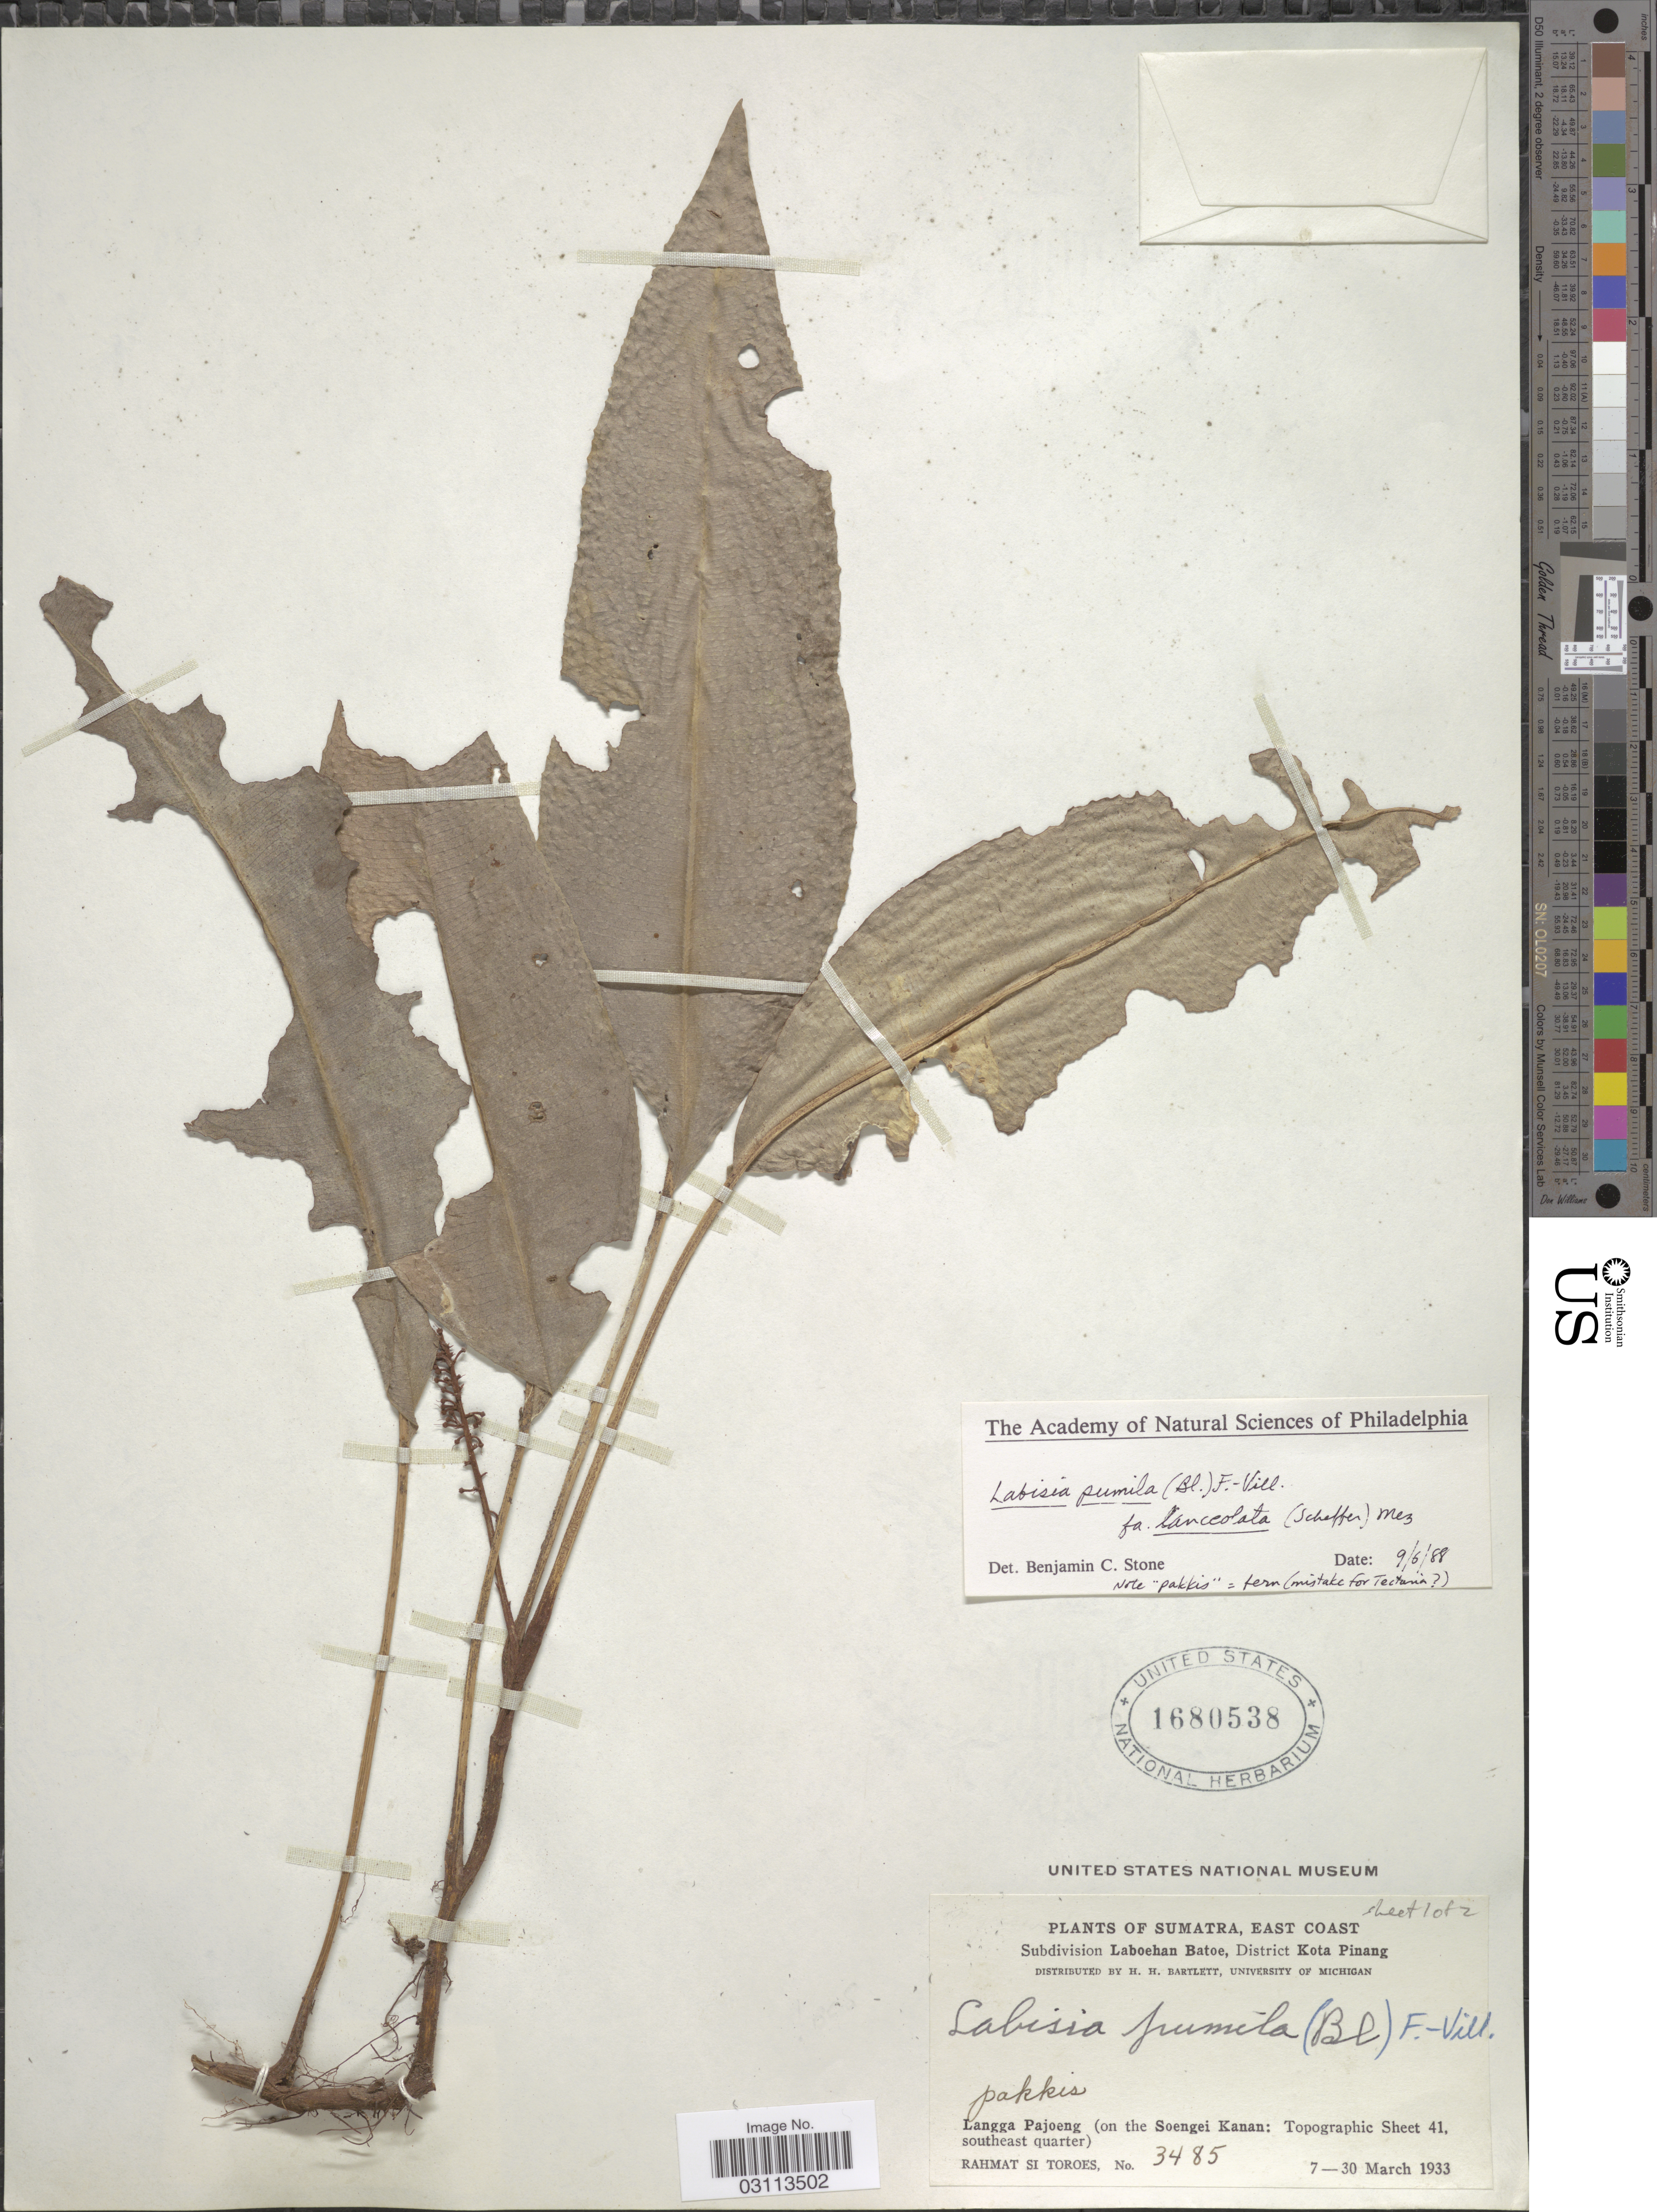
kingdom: Plantae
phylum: Tracheophyta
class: Magnoliopsida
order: Ericales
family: Primulaceae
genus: Labisia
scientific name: Labisia pumila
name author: (Blume) Fern.-Vill.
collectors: Rahmat Si Boeea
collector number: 3485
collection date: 1933-03-07/1933-03-30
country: Indonesia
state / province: Sumatra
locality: East Coast. Subdivision Laboehan Batoe, District Kota Pinang. Langga Pajoeng (on the Soengei Kanan: Topographic Sheet 41, southeast quarter).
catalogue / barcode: US 1680538